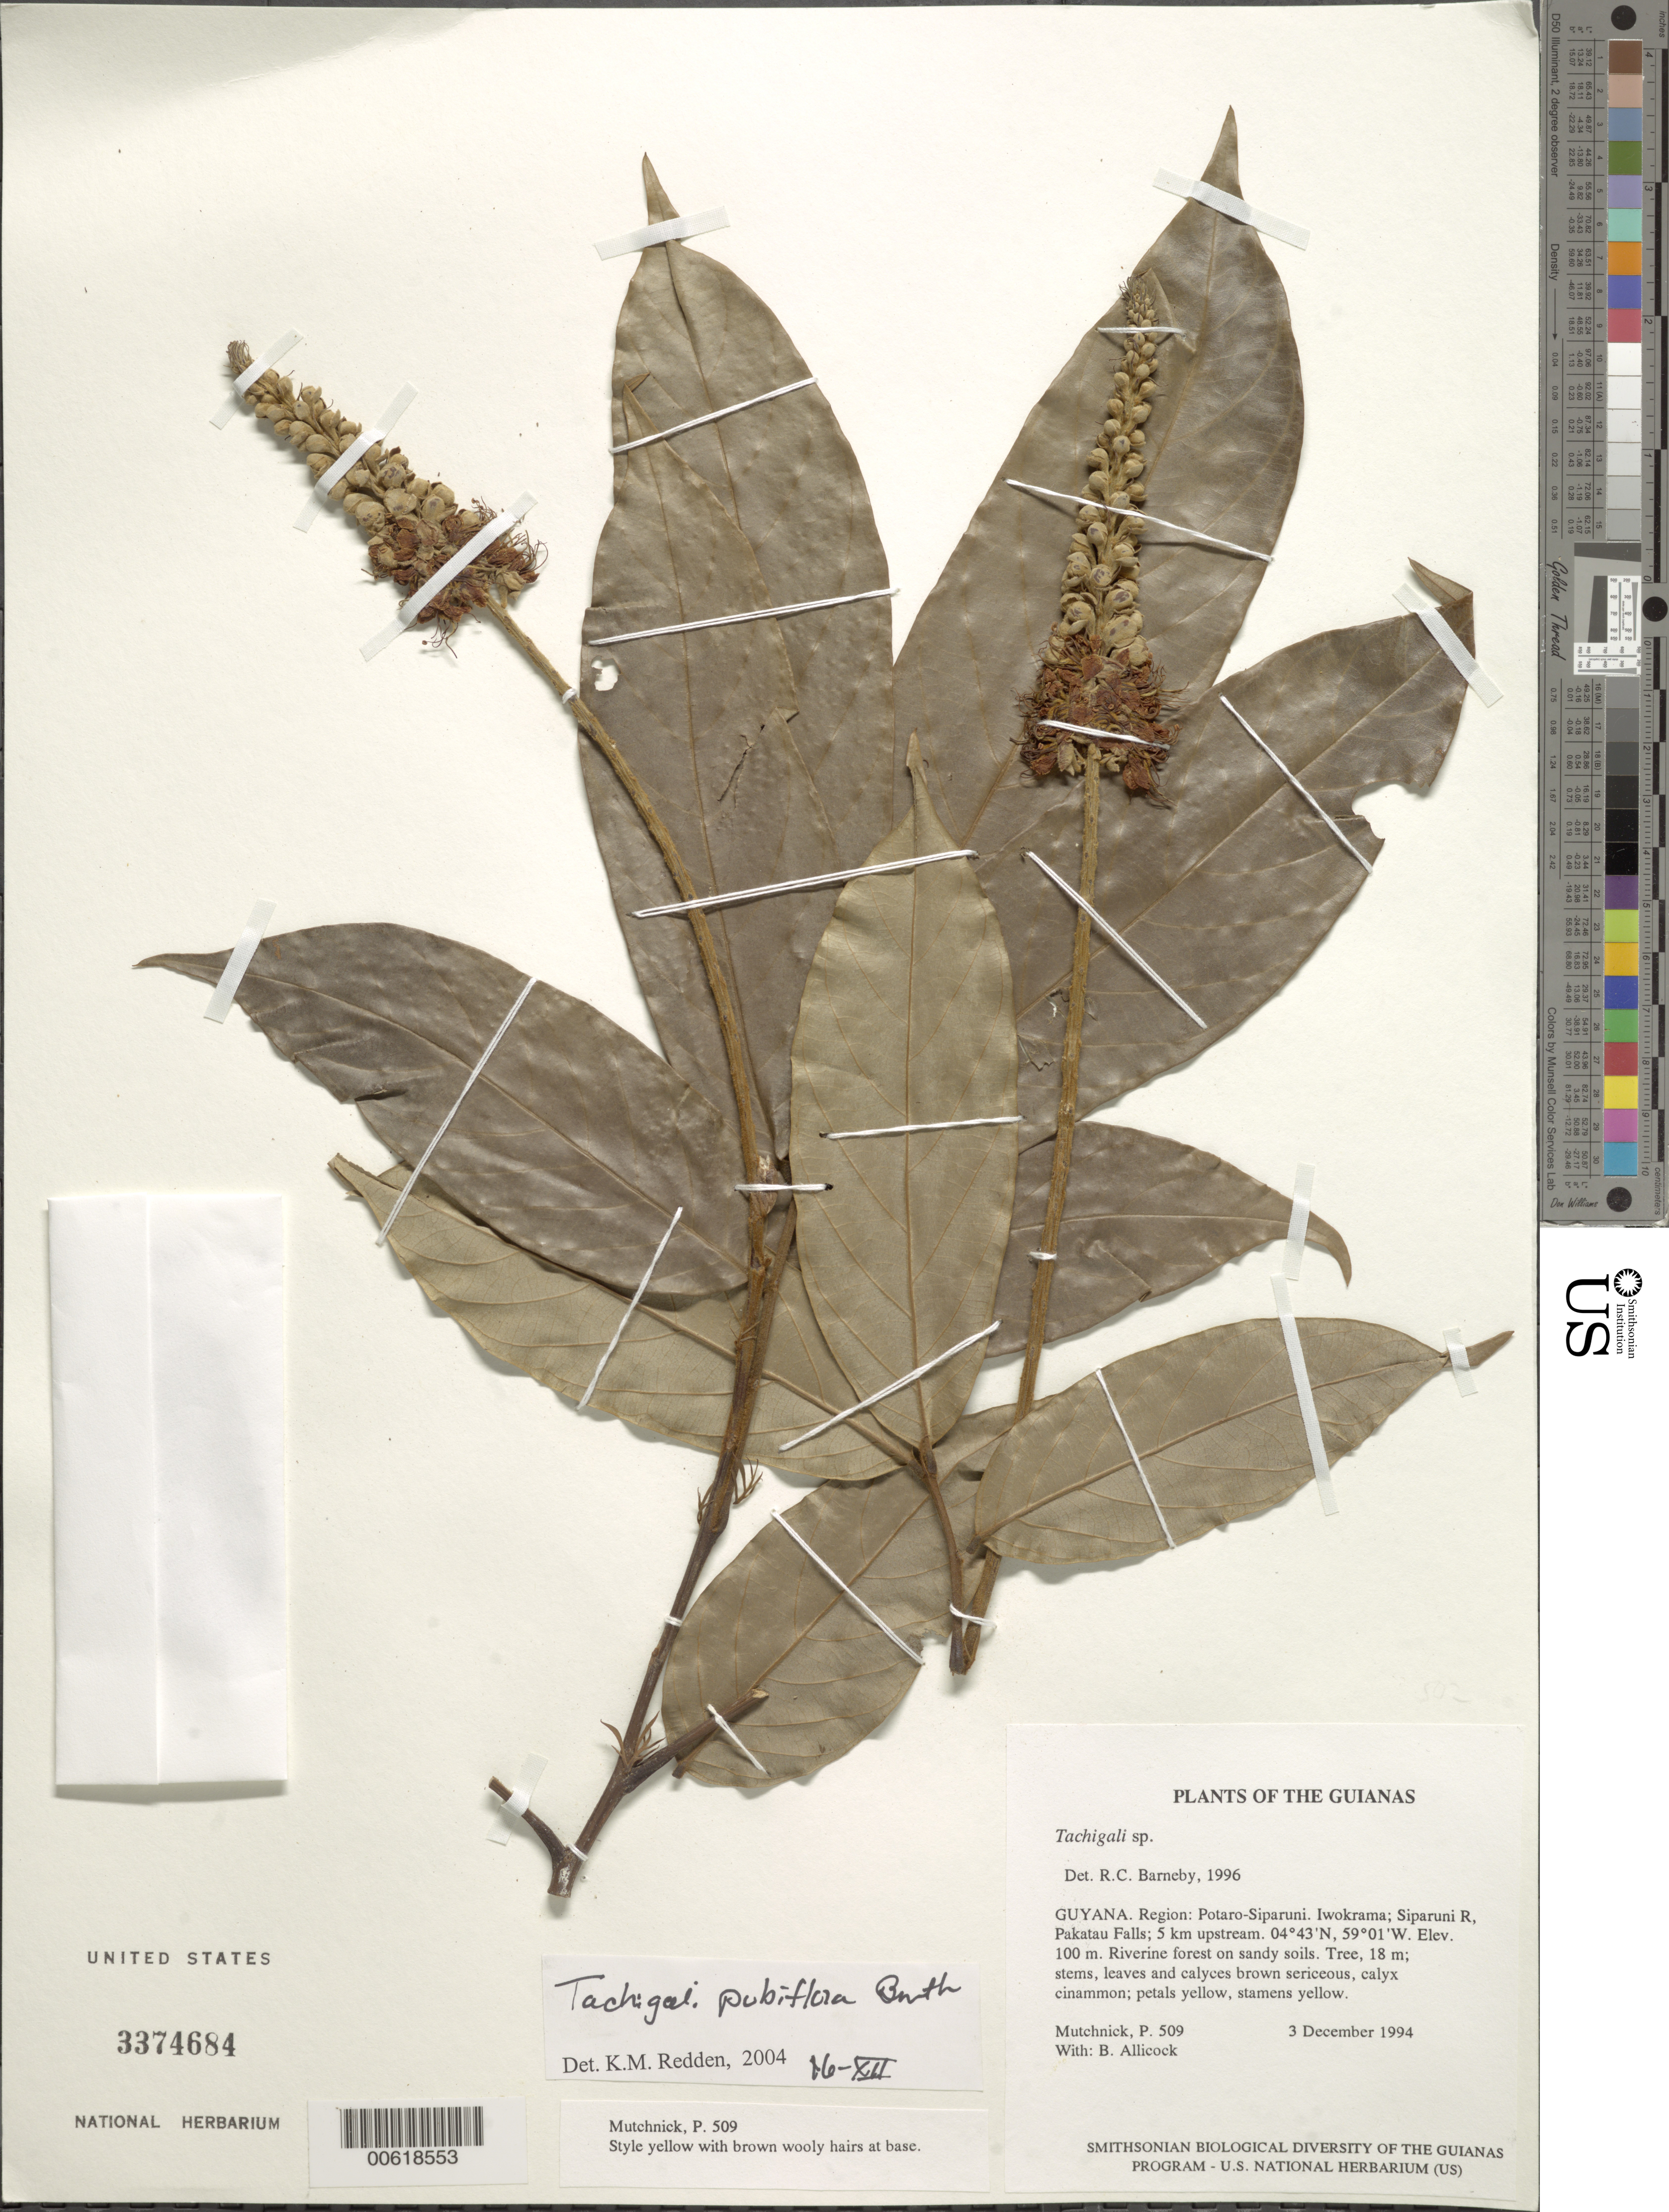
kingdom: Plantae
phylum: Tracheophyta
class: Magnoliopsida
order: Fabales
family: Fabaceae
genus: Tachigali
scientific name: Tachigali pubiflora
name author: Benth.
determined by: Redden, K. M.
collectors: P. Mutchnick & B. Allicock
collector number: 509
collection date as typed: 3 December 1994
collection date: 1994-12-03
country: Guyana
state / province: Potaro-Siparuni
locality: Iwokrama; Siparuni R, Pakatau Falls; 5 km upstream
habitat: Riverine forest on sandy soils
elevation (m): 100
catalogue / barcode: US 3374684